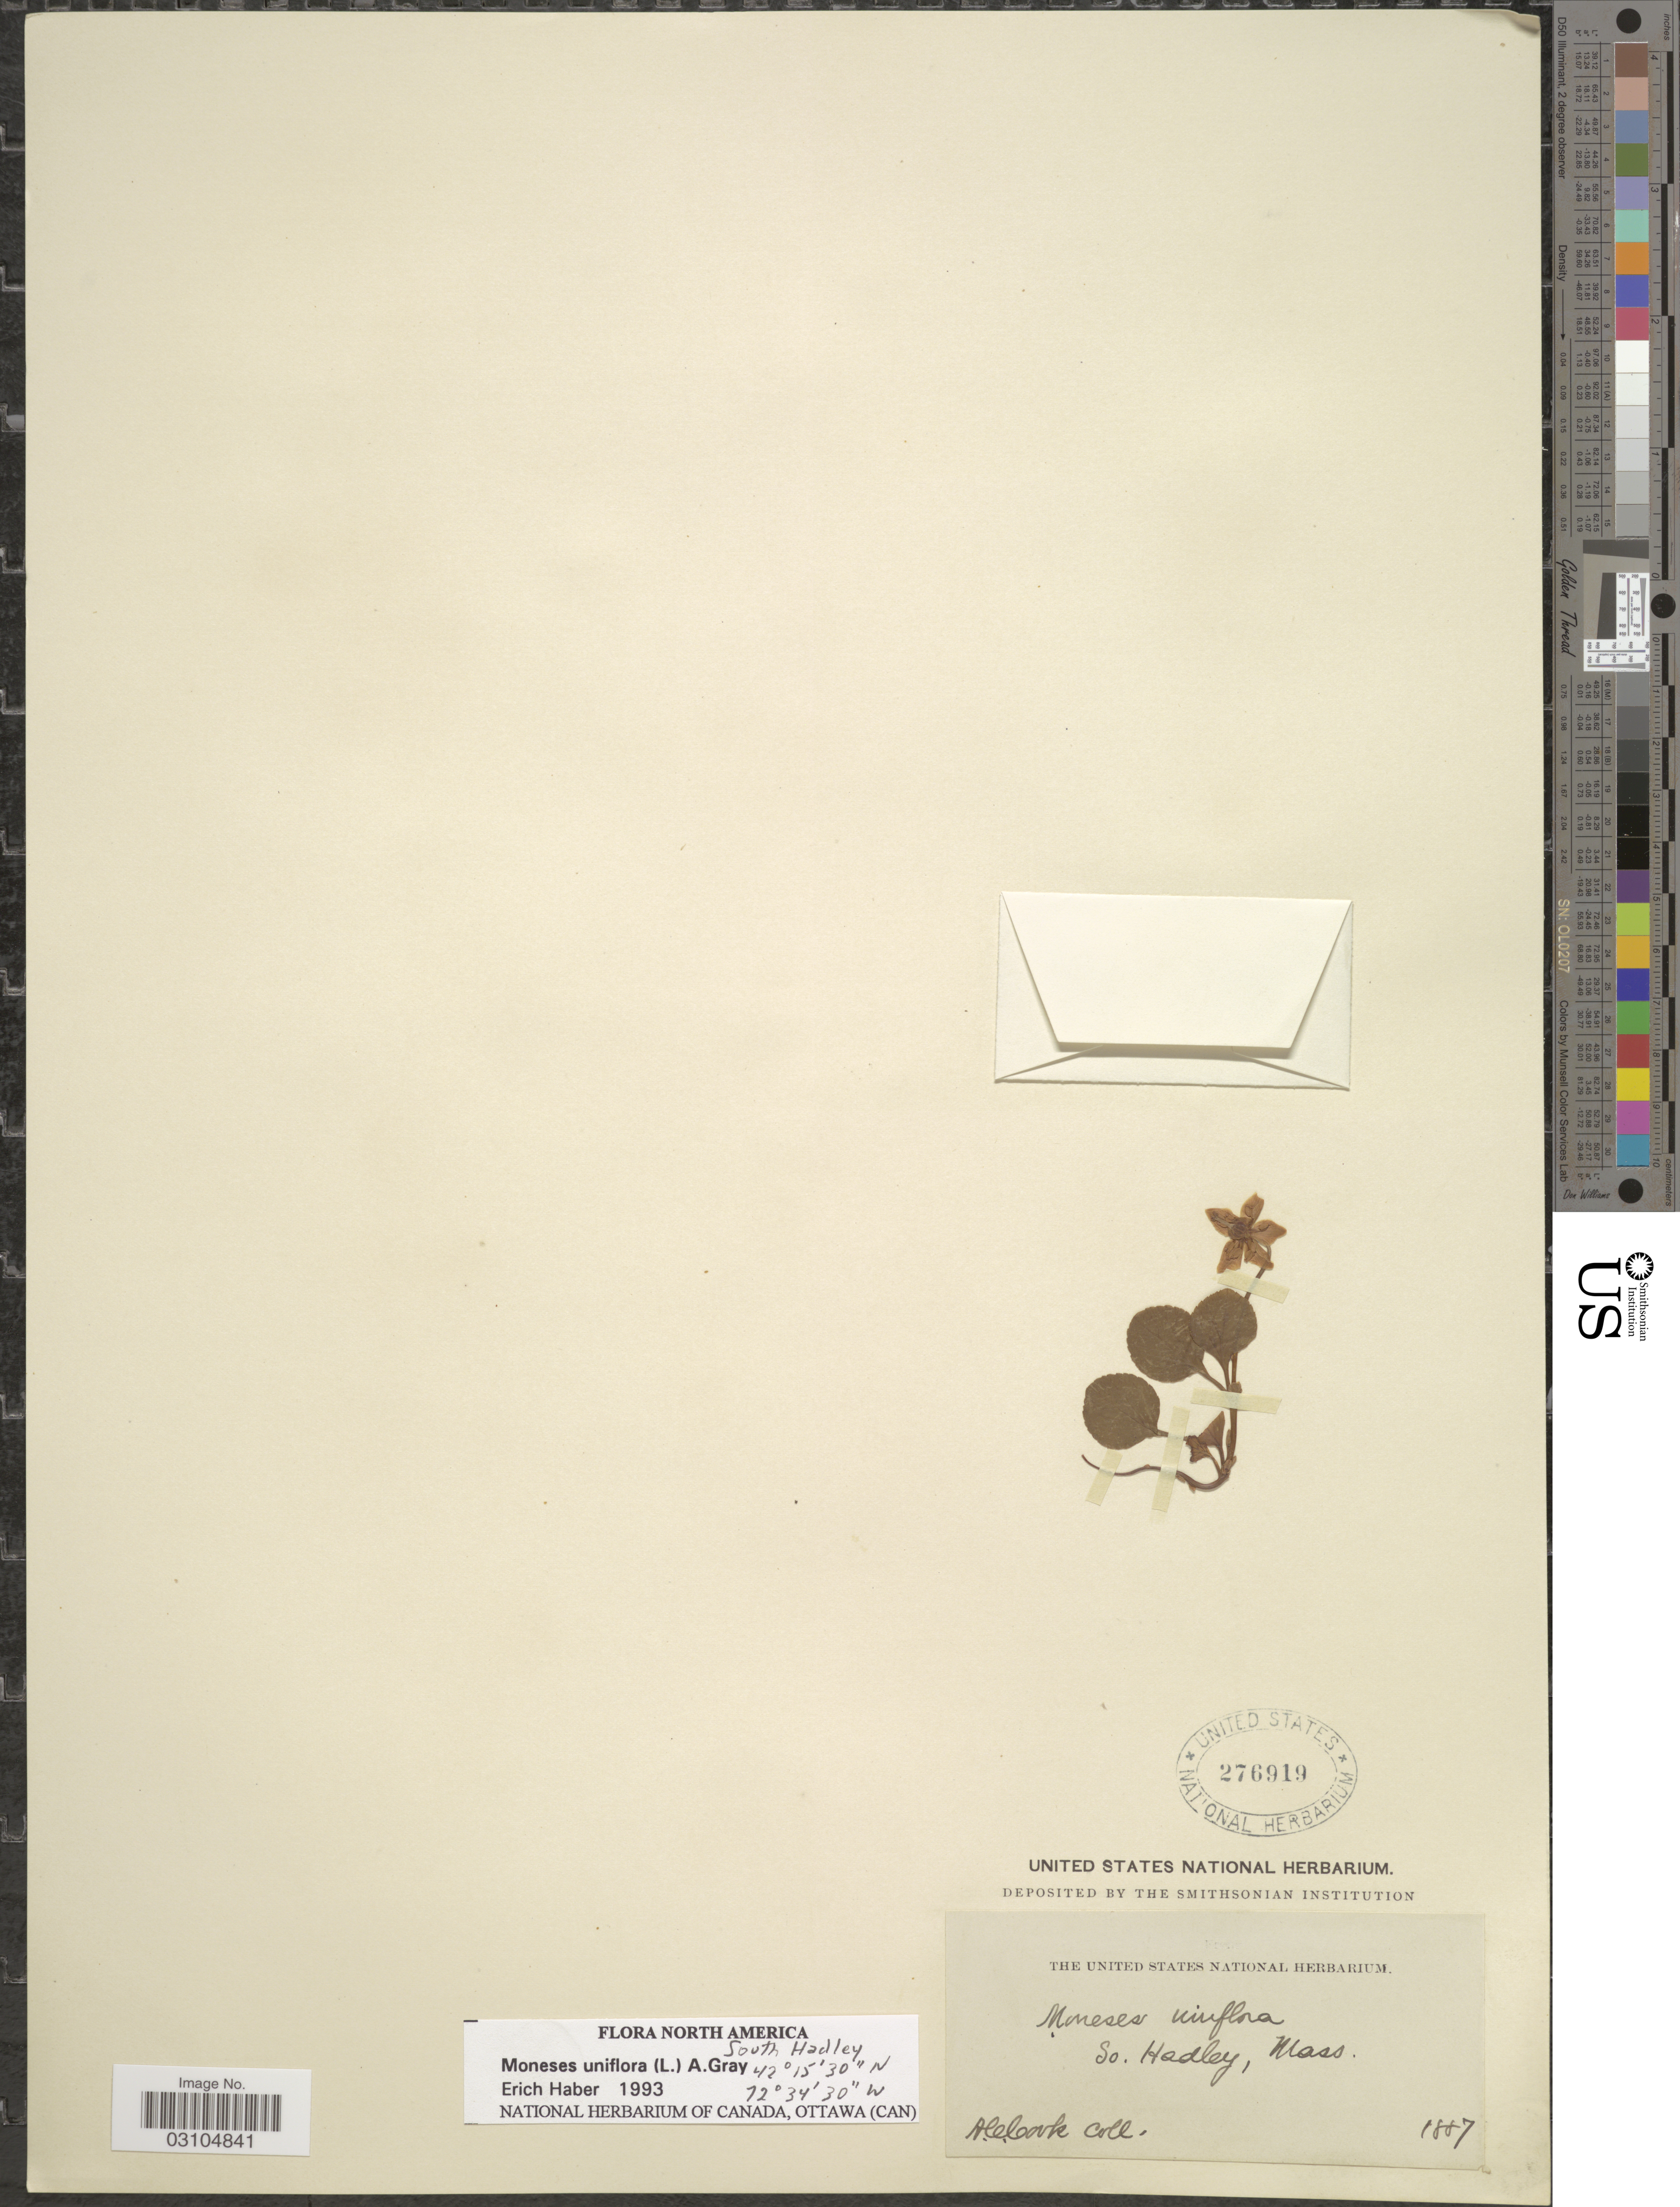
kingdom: Plantae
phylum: Tracheophyta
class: Magnoliopsida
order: Ericales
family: Ericaceae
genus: Moneses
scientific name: Moneses uniflora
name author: (L.) A. Gray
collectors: A. Cook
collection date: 1887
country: United States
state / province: Massachusetts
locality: So. Hadley.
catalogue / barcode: US 276919